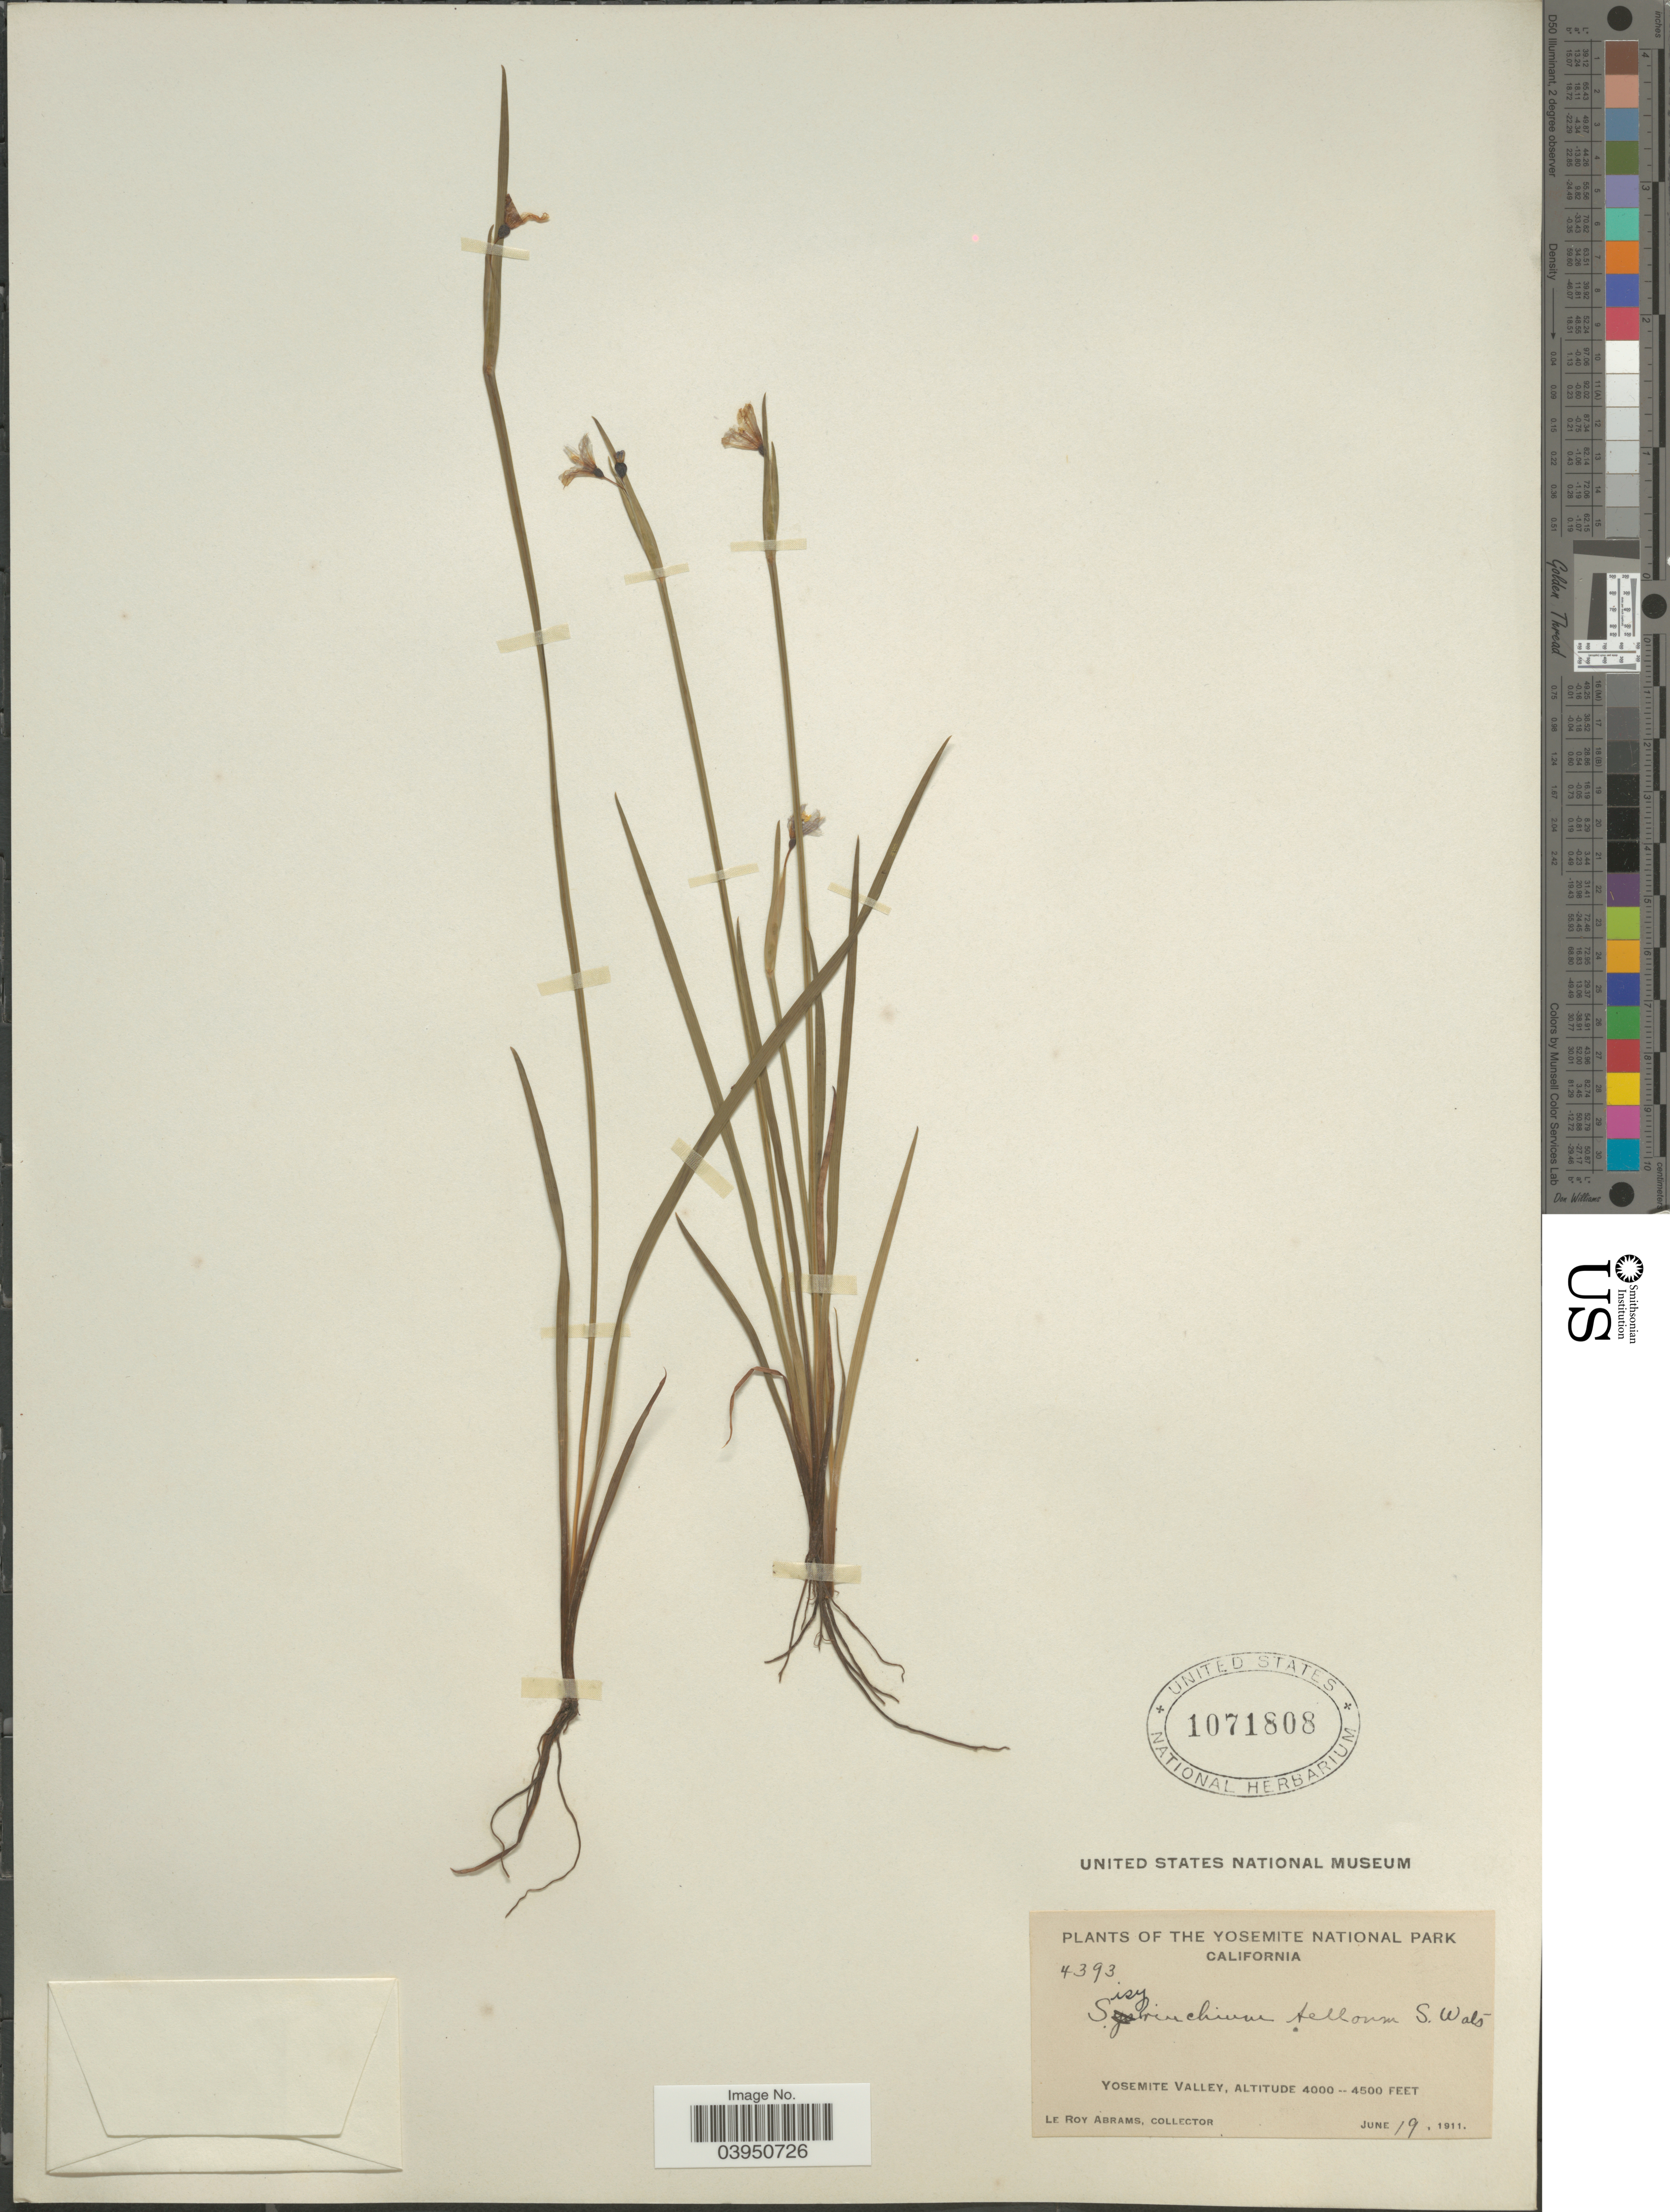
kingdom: Plantae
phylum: Tracheophyta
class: Liliopsida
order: Asparagales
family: Iridaceae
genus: Sisyrinchium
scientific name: Sisyrinchium bellum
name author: S. Watson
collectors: L. Abrams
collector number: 4393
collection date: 1911-06-19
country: United States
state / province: California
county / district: Mariposa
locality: The Yosemite National Park. Yosemite Valley.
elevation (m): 1219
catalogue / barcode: US 1071808